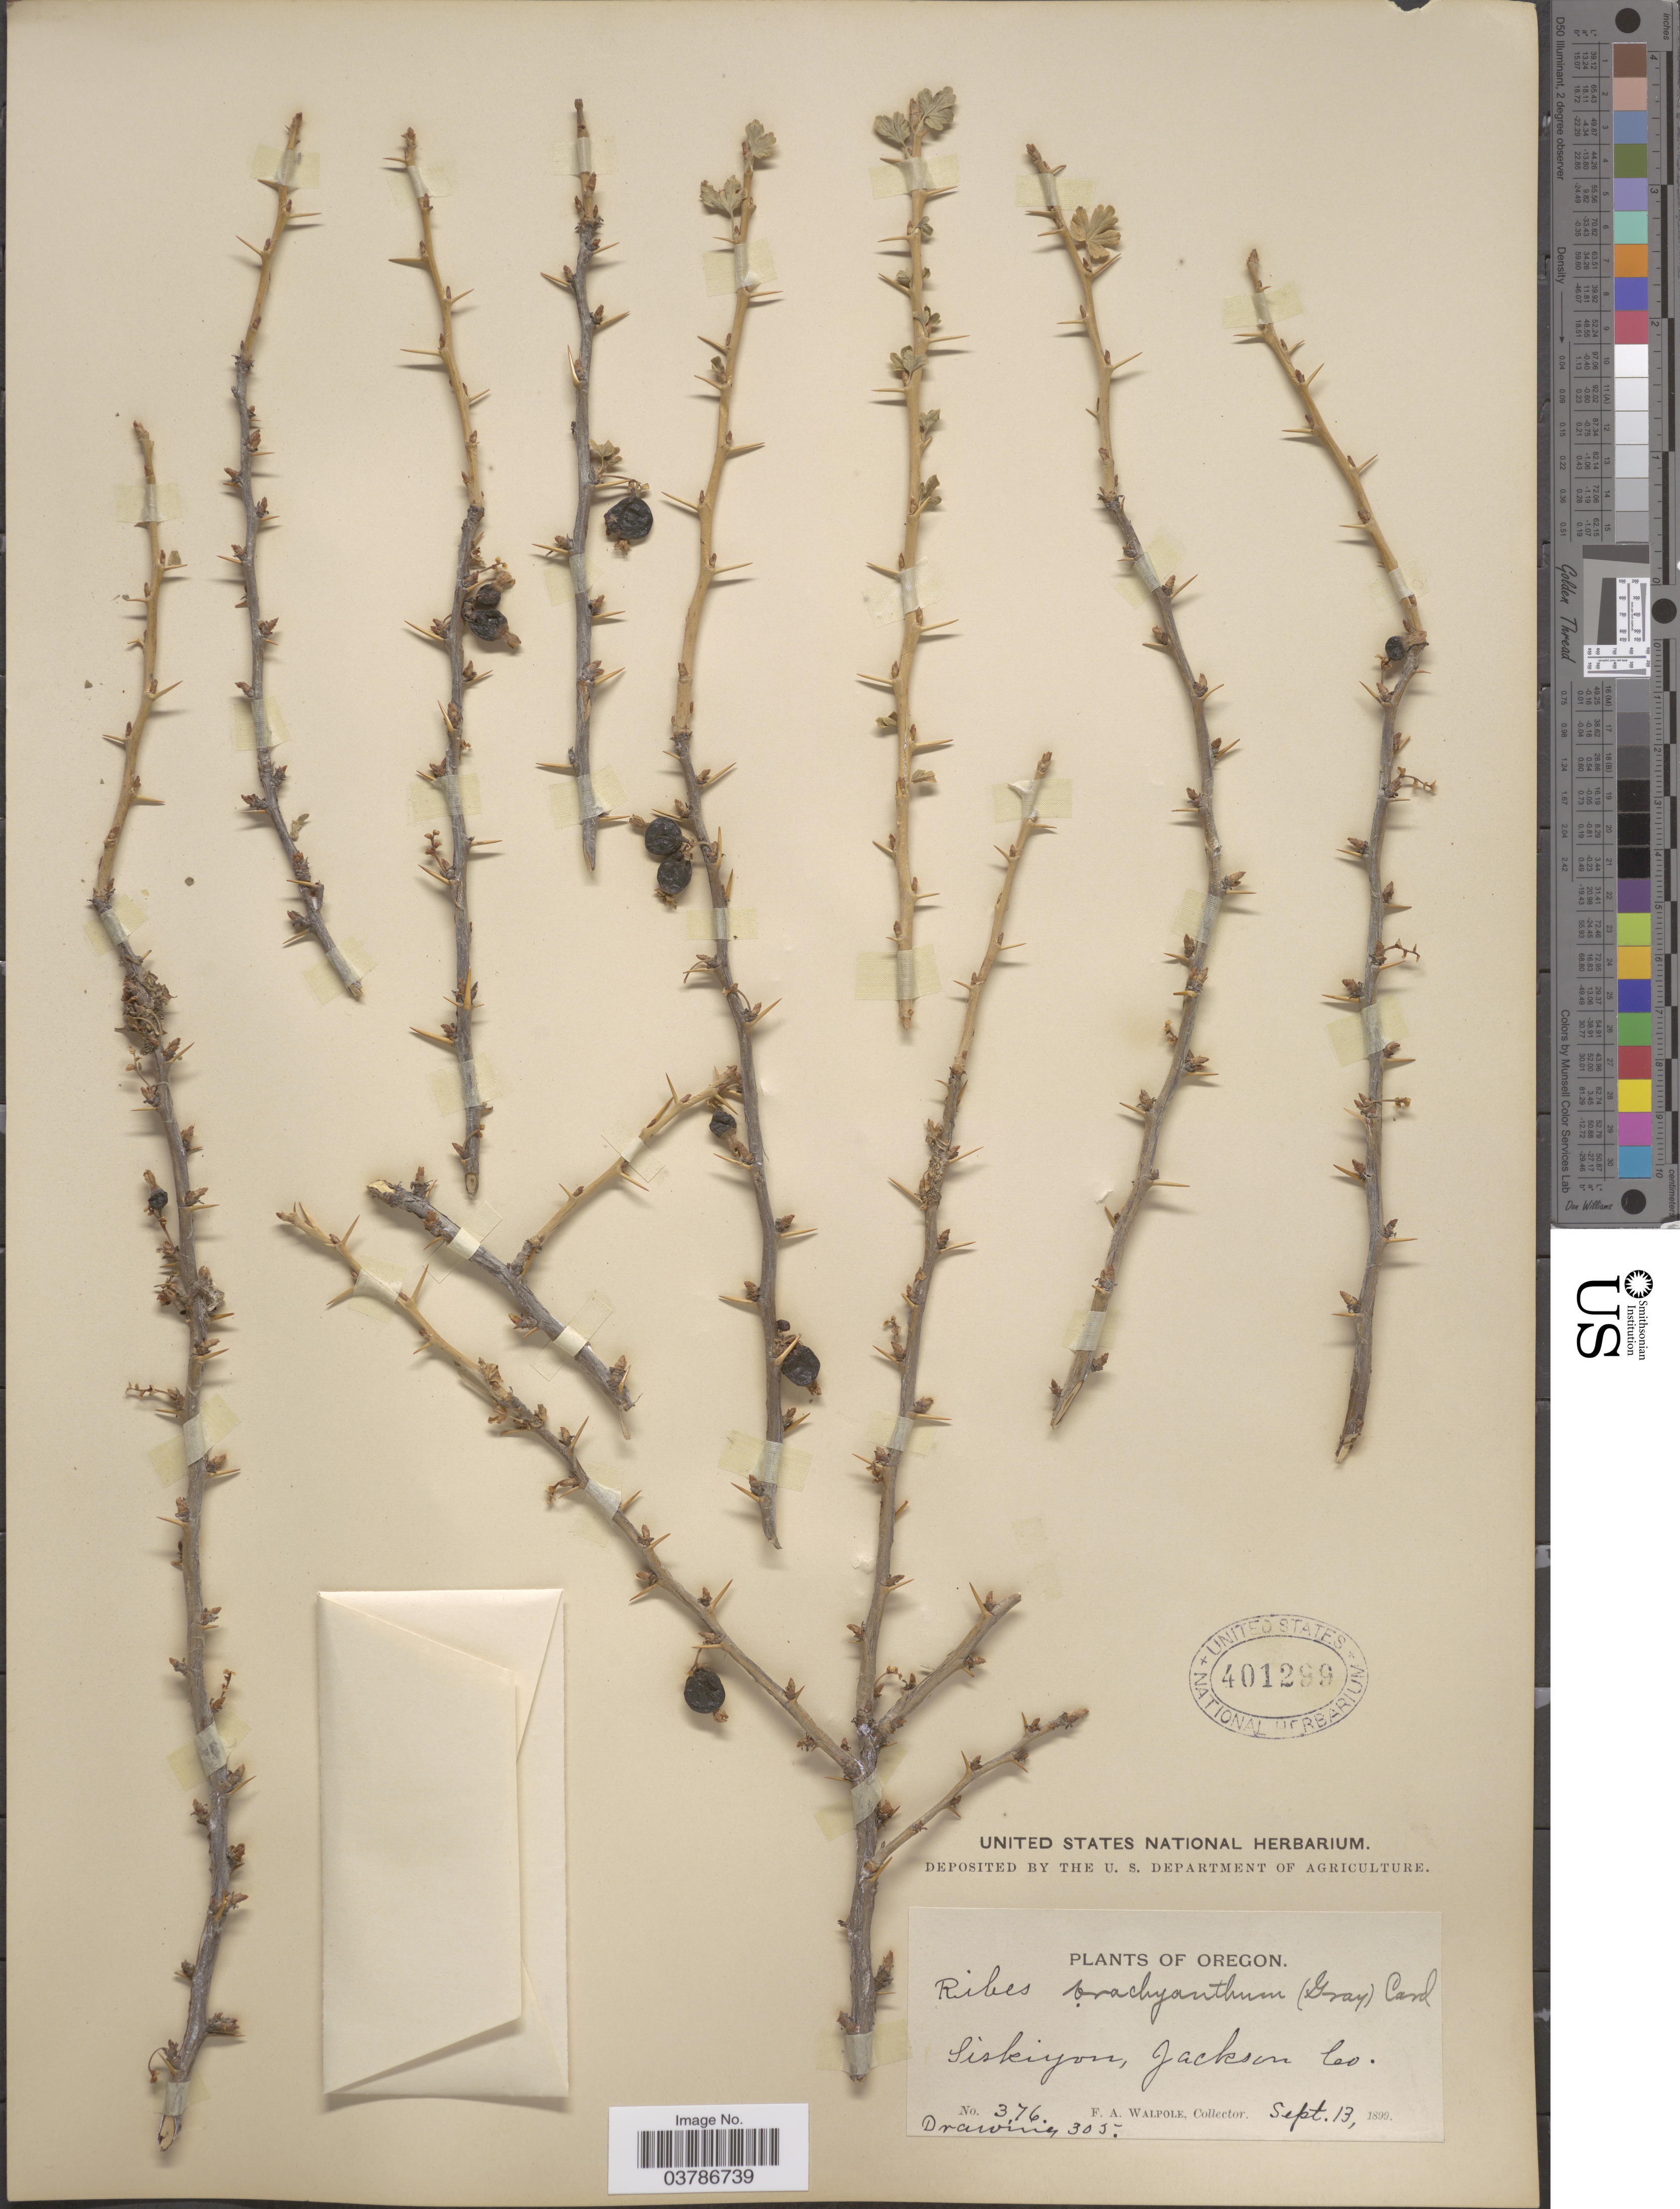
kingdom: Plantae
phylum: Tracheophyta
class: Magnoliopsida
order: Saxifragales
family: Grossulariaceae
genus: Ribes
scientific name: Ribes velutinum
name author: Greene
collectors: F. Walpole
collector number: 376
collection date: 1899-09-13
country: United States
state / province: Oregon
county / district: Jackson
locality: Siskiyou, Jackson Co.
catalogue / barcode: US 401299